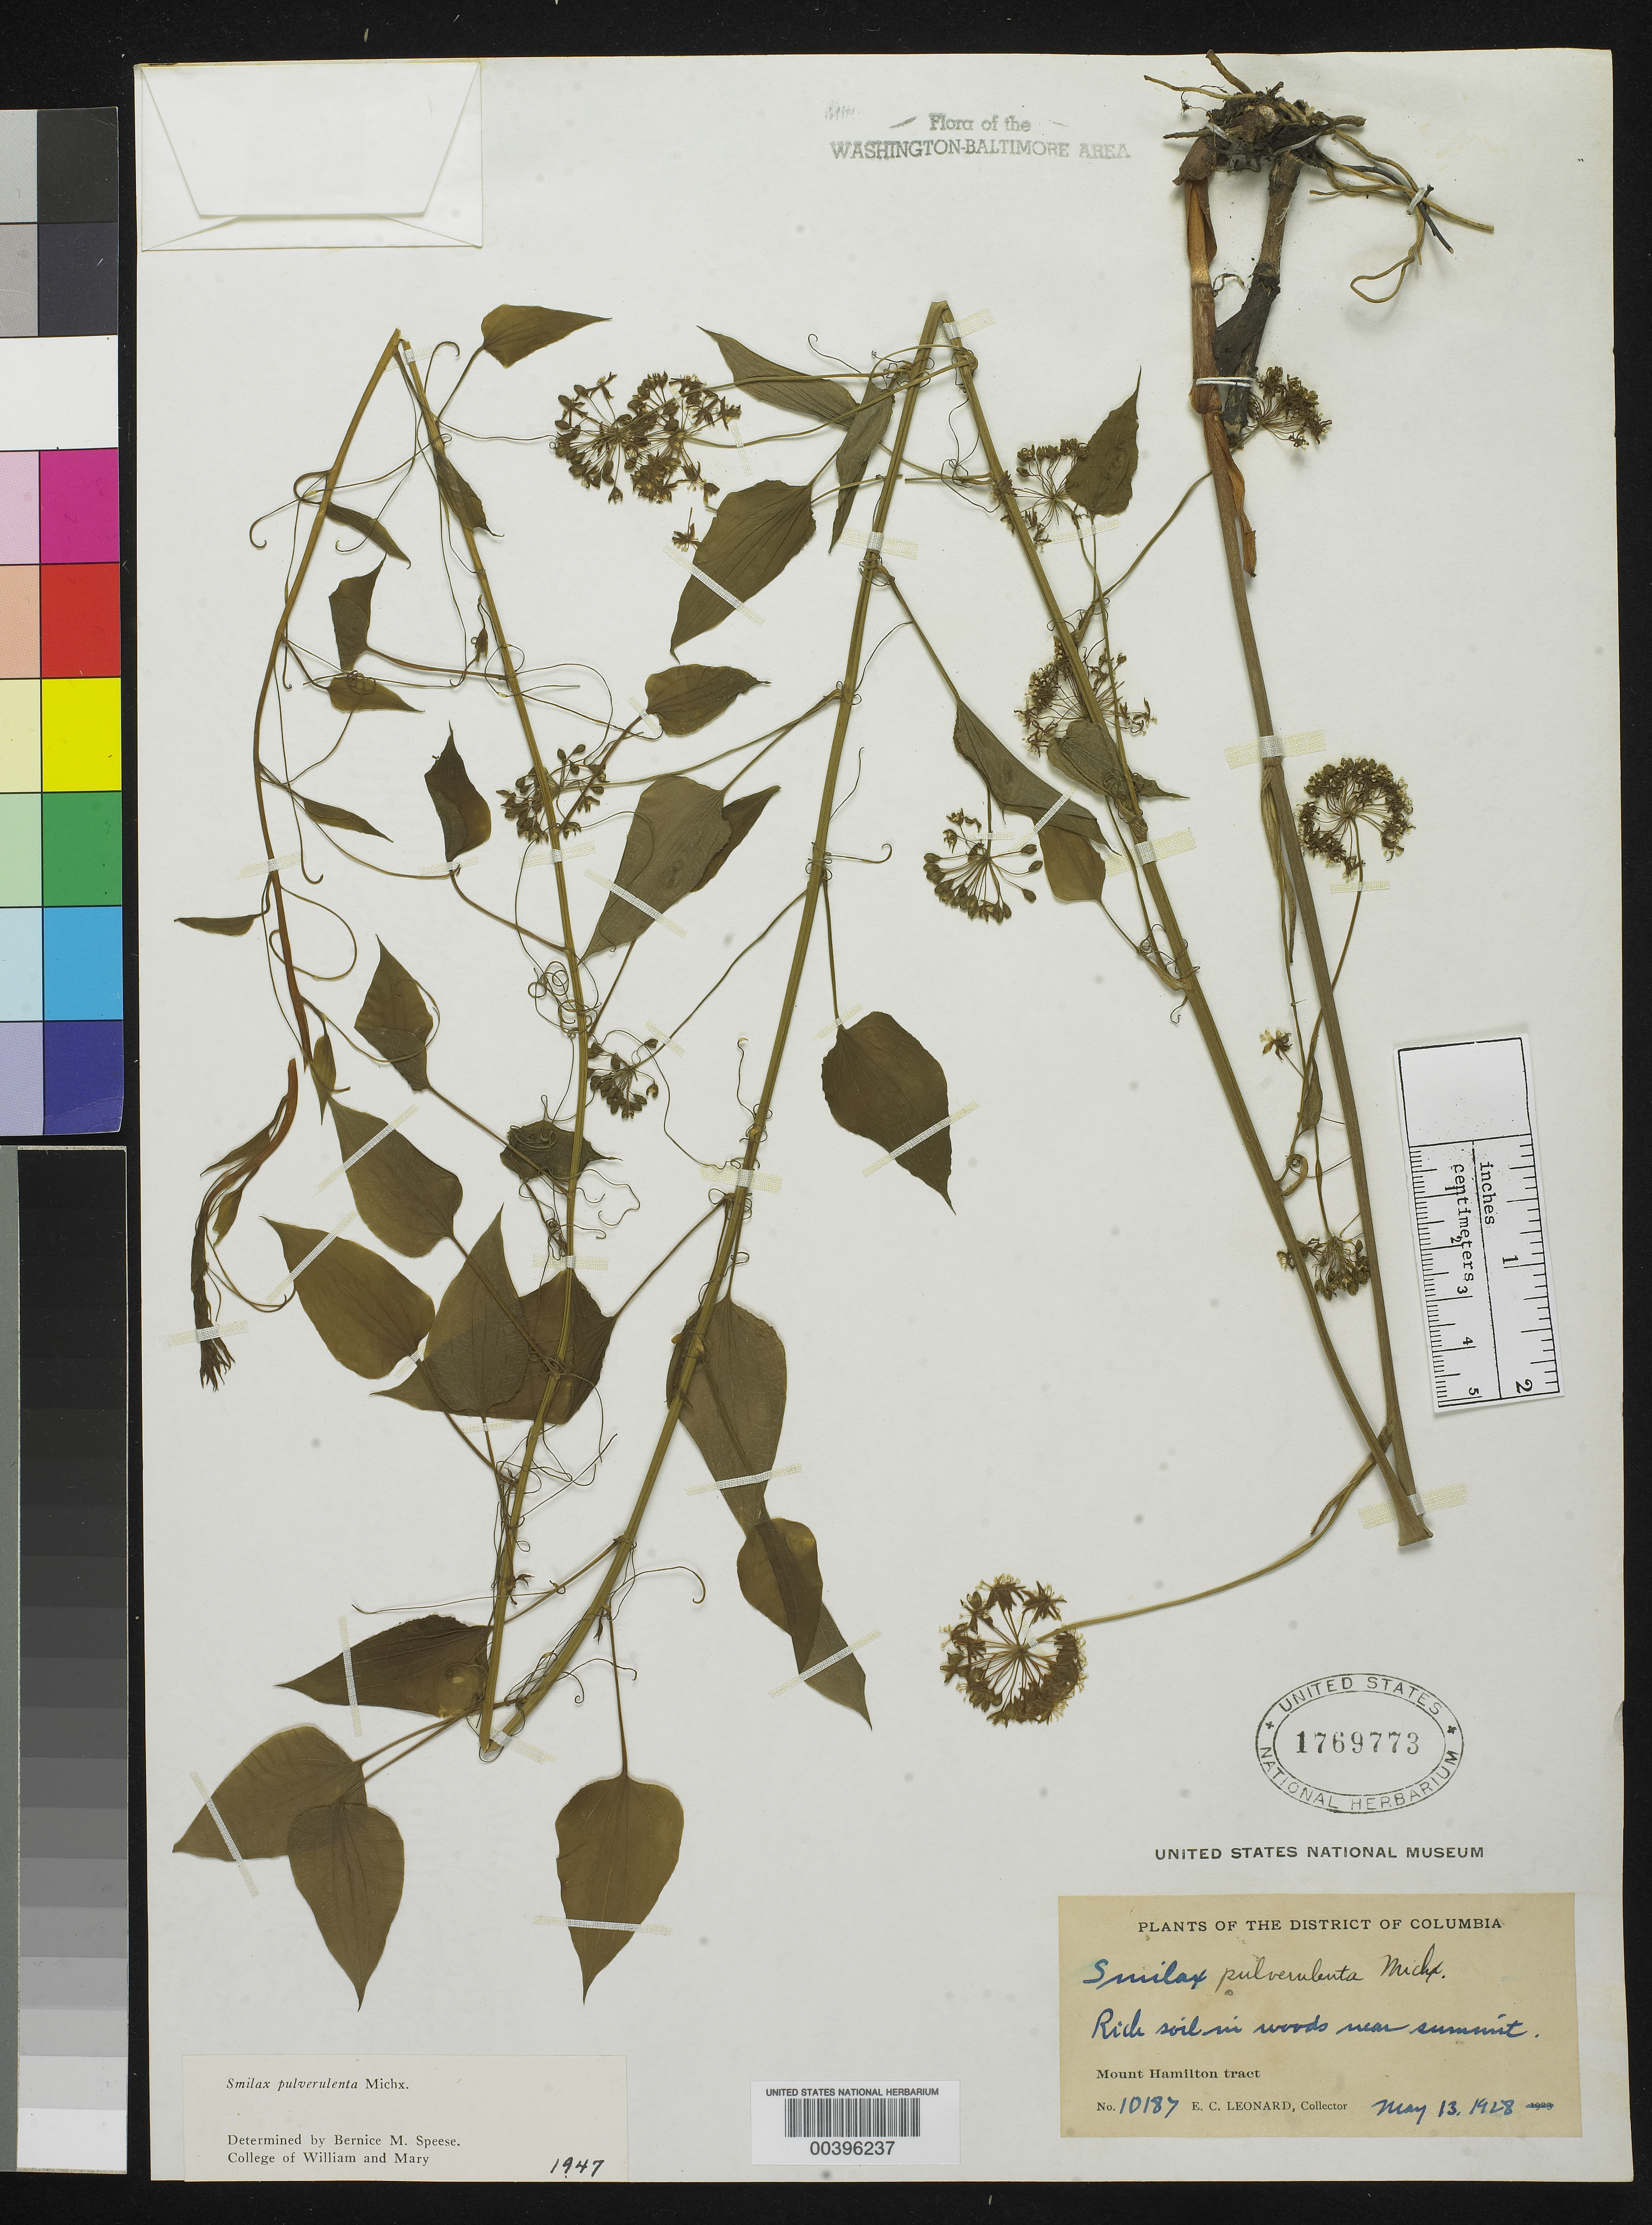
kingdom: Plantae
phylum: Tracheophyta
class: Liliopsida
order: Liliales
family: Smilacaceae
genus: Smilax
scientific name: Smilax pulverulenta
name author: Michx.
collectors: E. C. Leonard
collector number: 10187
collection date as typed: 13 May 1928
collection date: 1928-05-13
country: United States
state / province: District of Columbia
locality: Mount Hamilton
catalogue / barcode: US 1769773